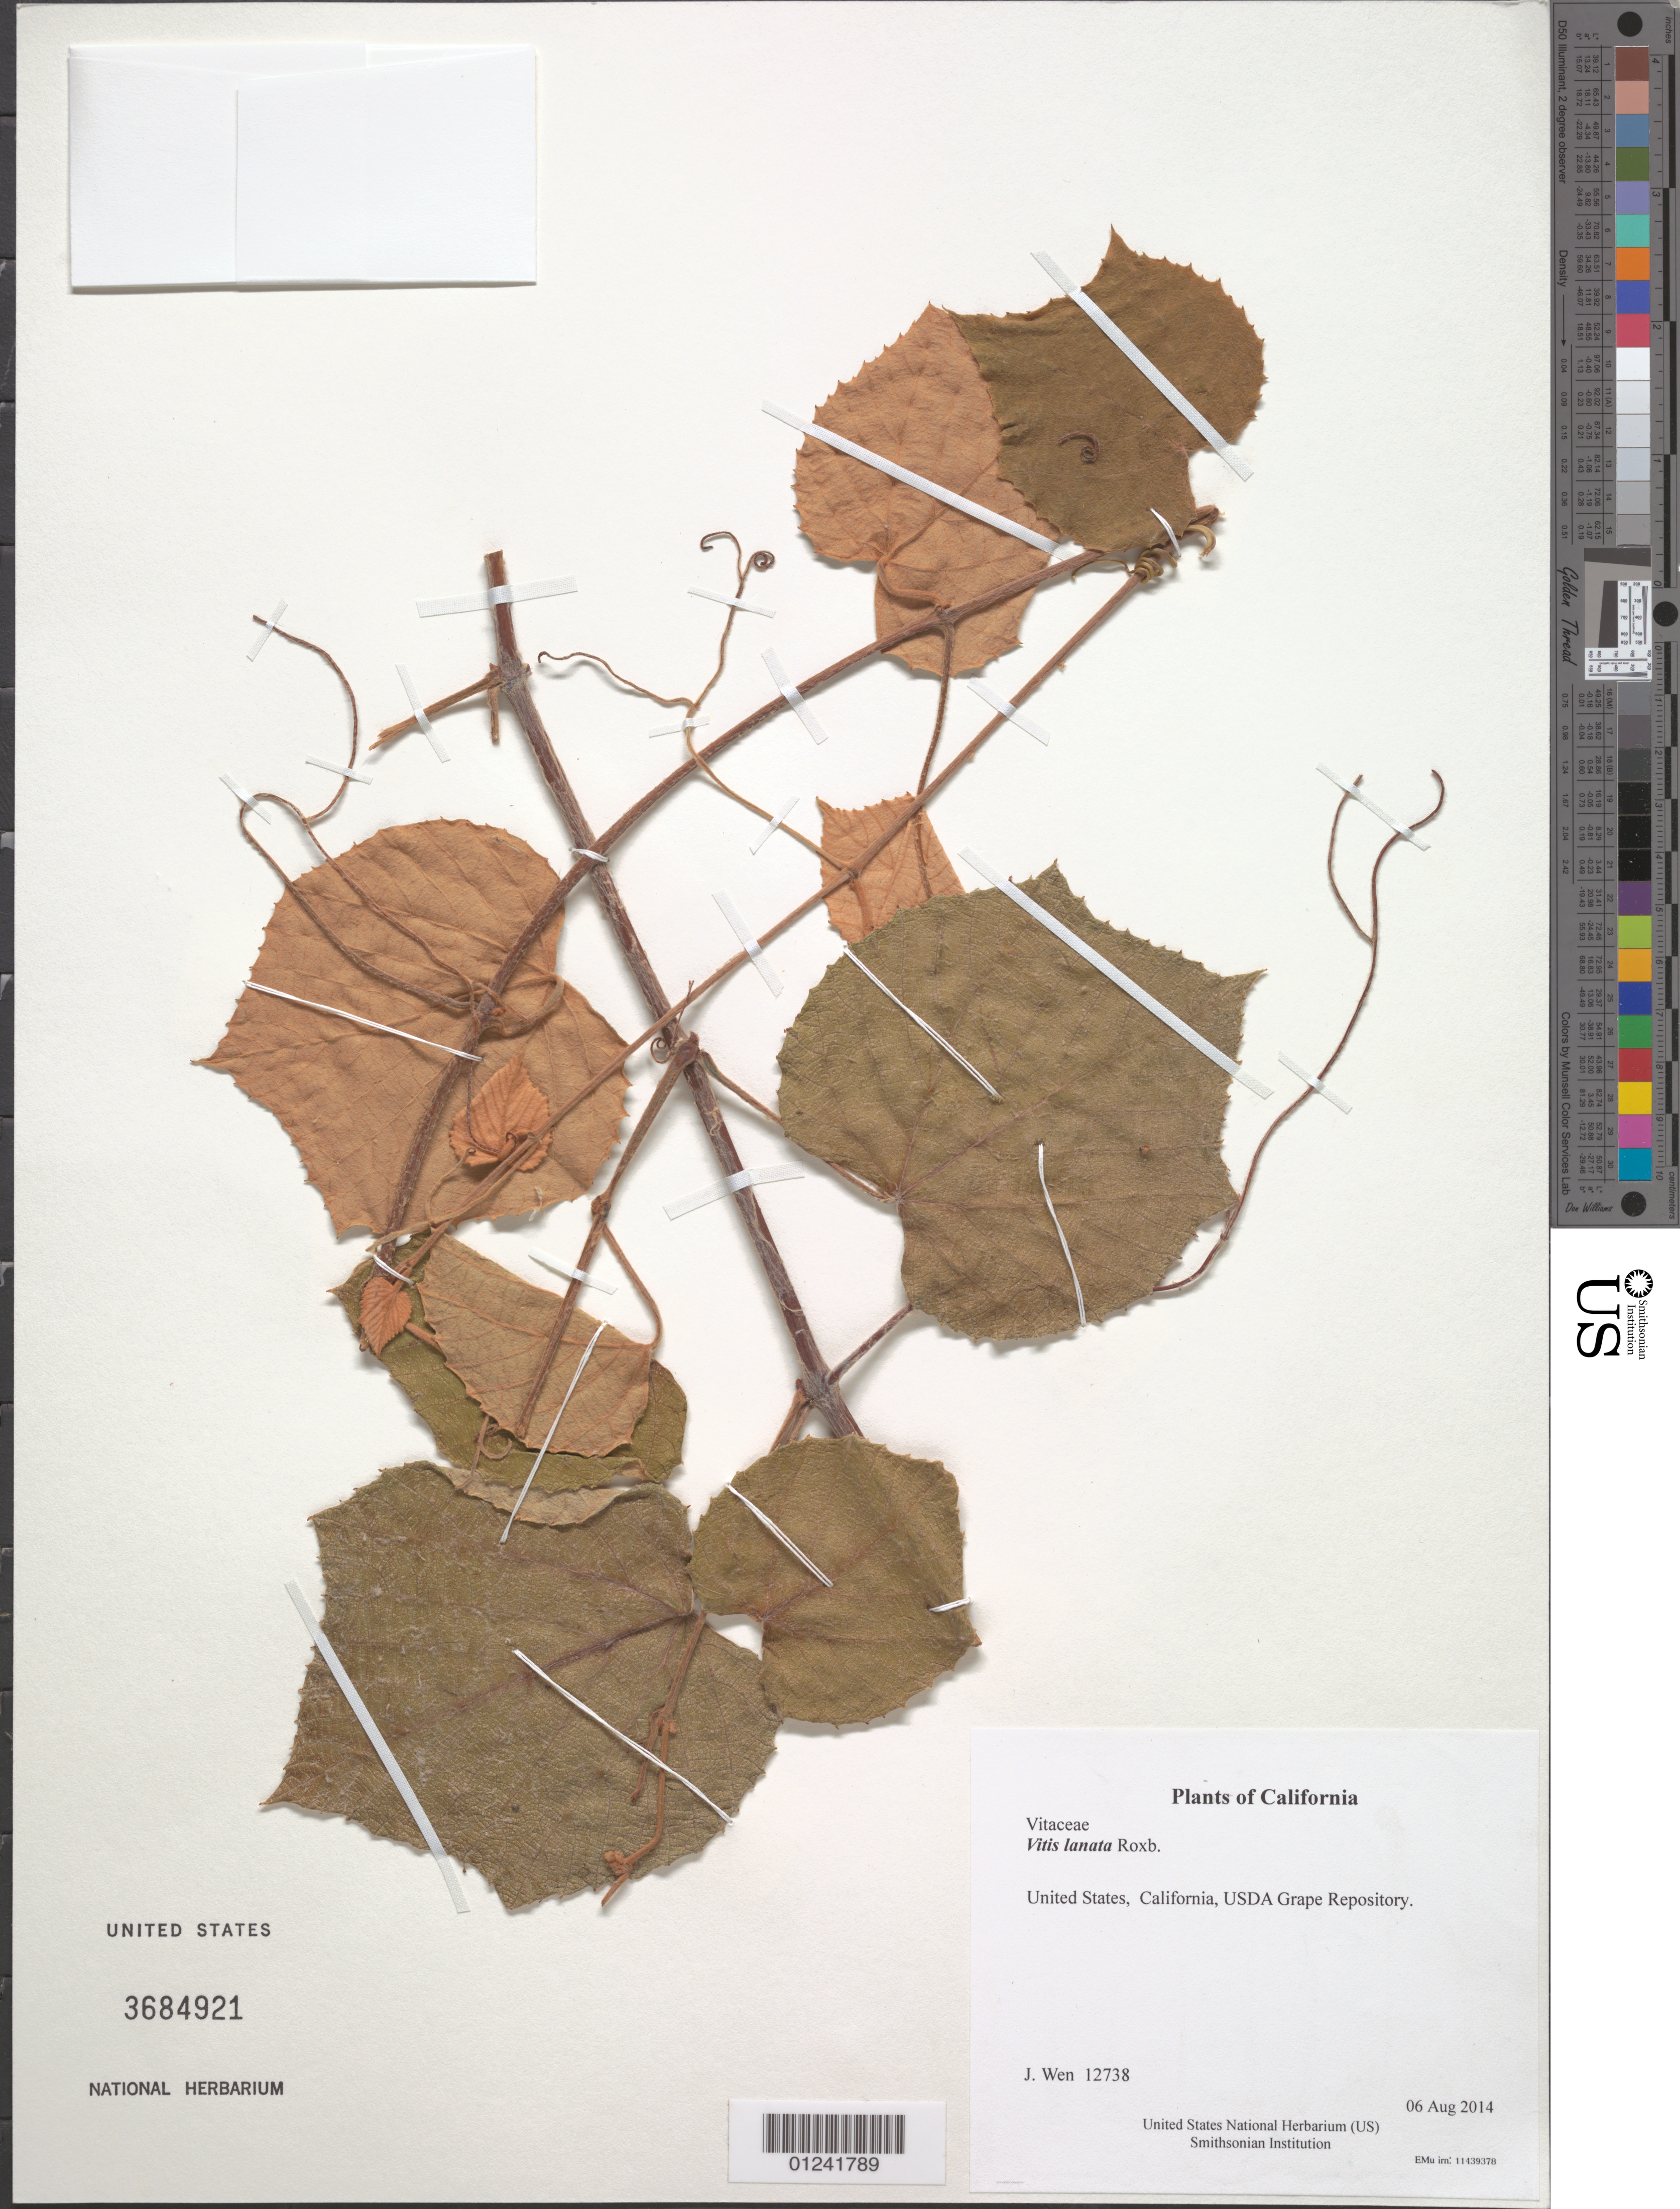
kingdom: Plantae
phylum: Tracheophyta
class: Magnoliopsida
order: Vitales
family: Vitaceae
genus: Vitis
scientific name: Vitis lanata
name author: Roxb.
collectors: J. Wen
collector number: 12738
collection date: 2014-08-06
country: United States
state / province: California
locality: USDA Grape Repository.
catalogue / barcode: US 3684921